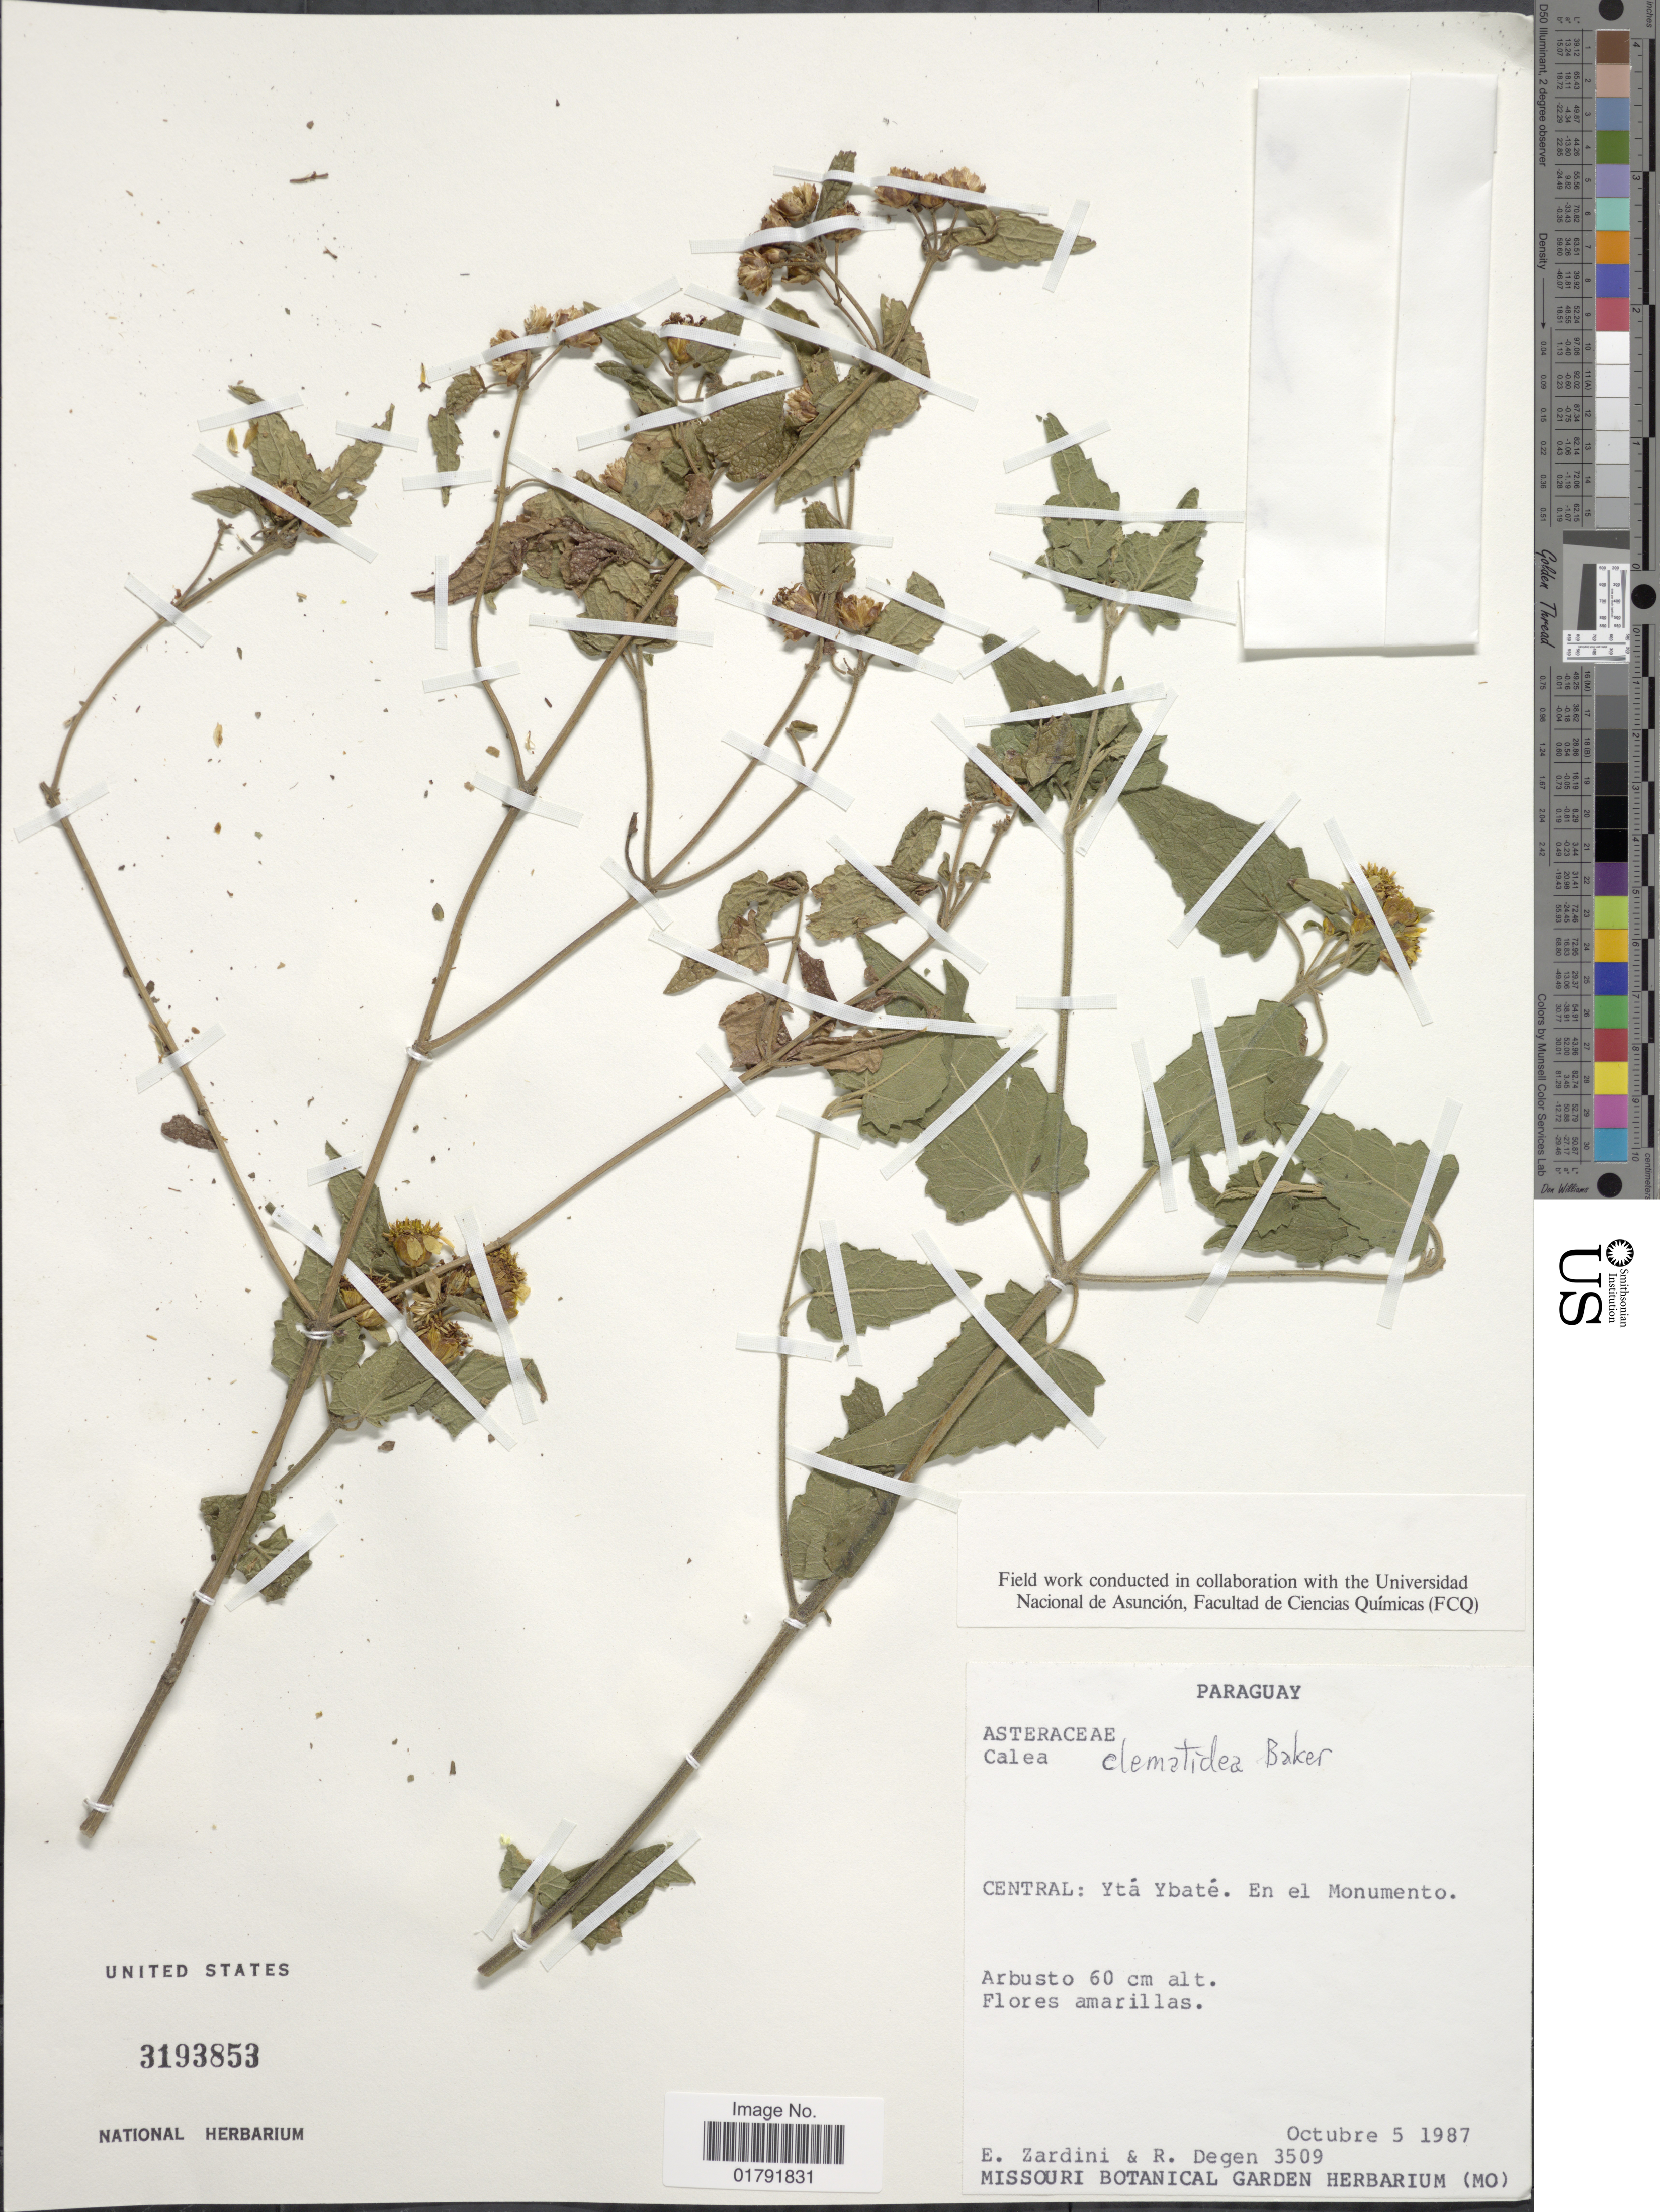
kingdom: Plantae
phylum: Tracheophyta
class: Magnoliopsida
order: Asterales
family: Asteraceae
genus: Calea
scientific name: Calea clematidea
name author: Baker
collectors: E. M. Zardini & R. Degen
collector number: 3509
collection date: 1987-10-05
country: Paraguay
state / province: Central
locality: Yta Ybate, en el Monumento.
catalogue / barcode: US 3193853